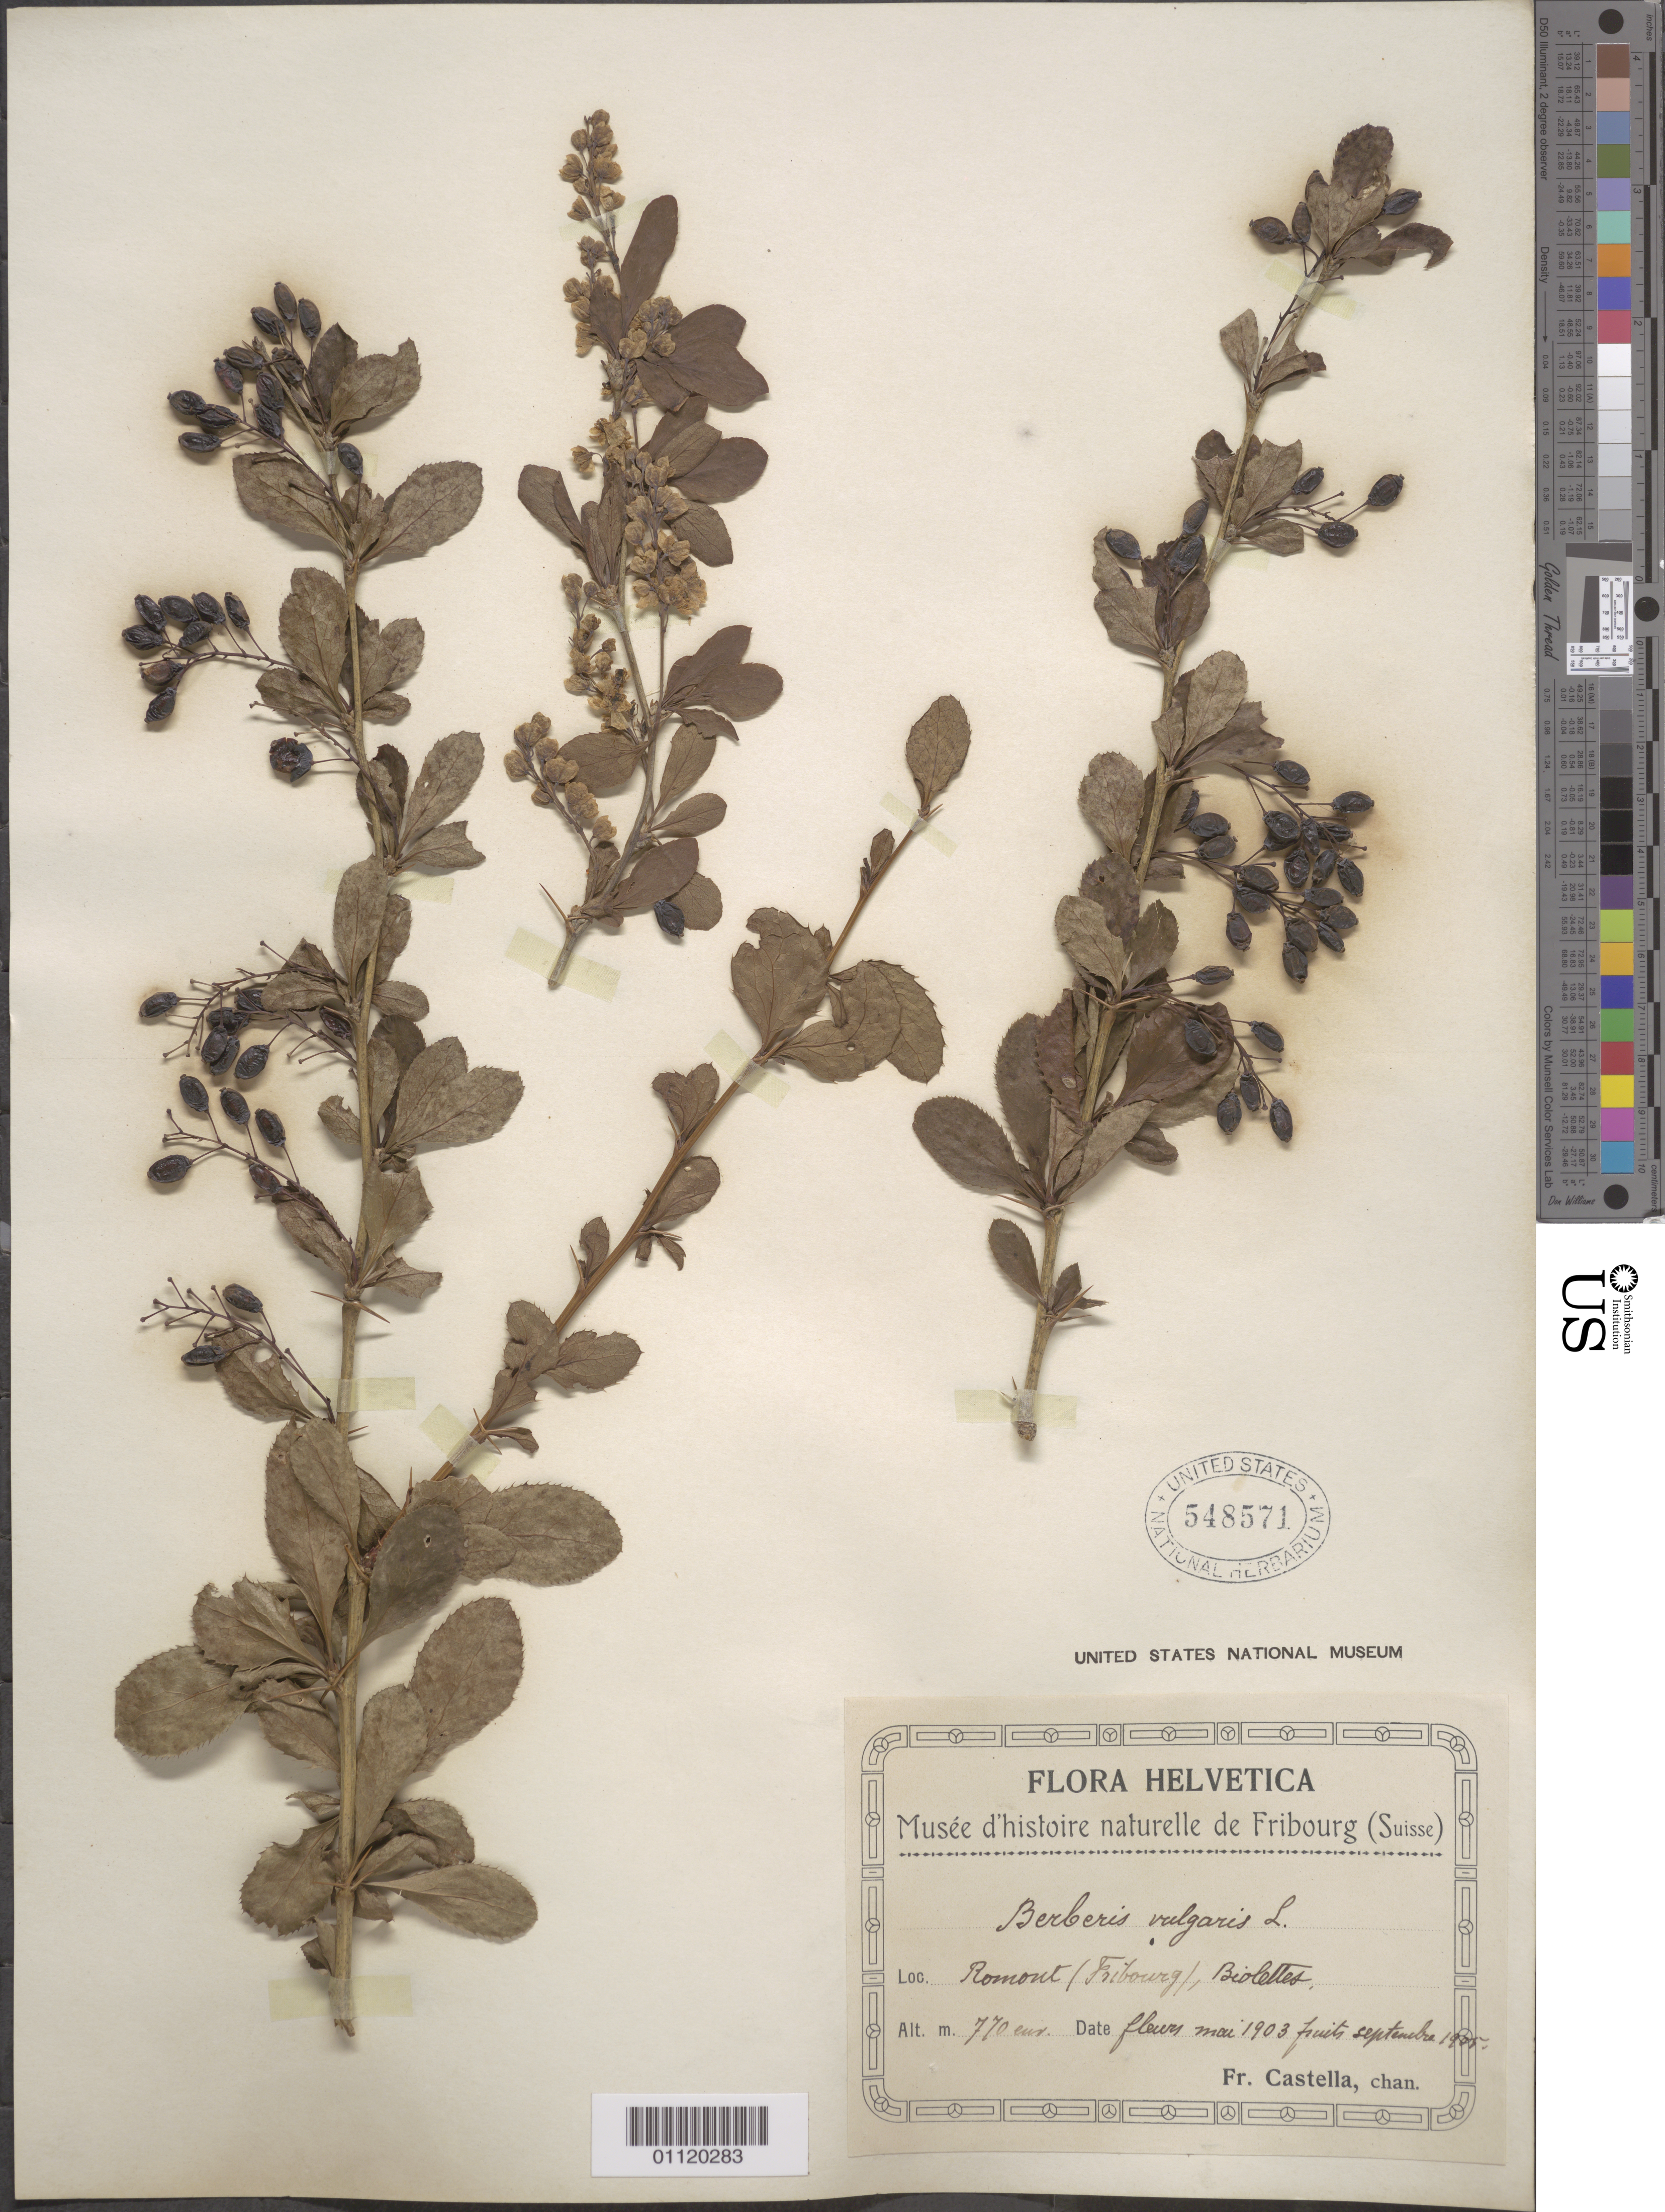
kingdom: Plantae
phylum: Tracheophyta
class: Magnoliopsida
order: Ranunculales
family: Berberidaceae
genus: Berberis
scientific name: Berberis vulgaris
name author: L.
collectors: Fr. Castella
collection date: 1903-05/1905-09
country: Switzerland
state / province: Fribourg / Vaud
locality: Romont municipality in Fribourg Canton and Les Biolettes in Morrens municipality in Vaud Canton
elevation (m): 710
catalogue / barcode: US 548571